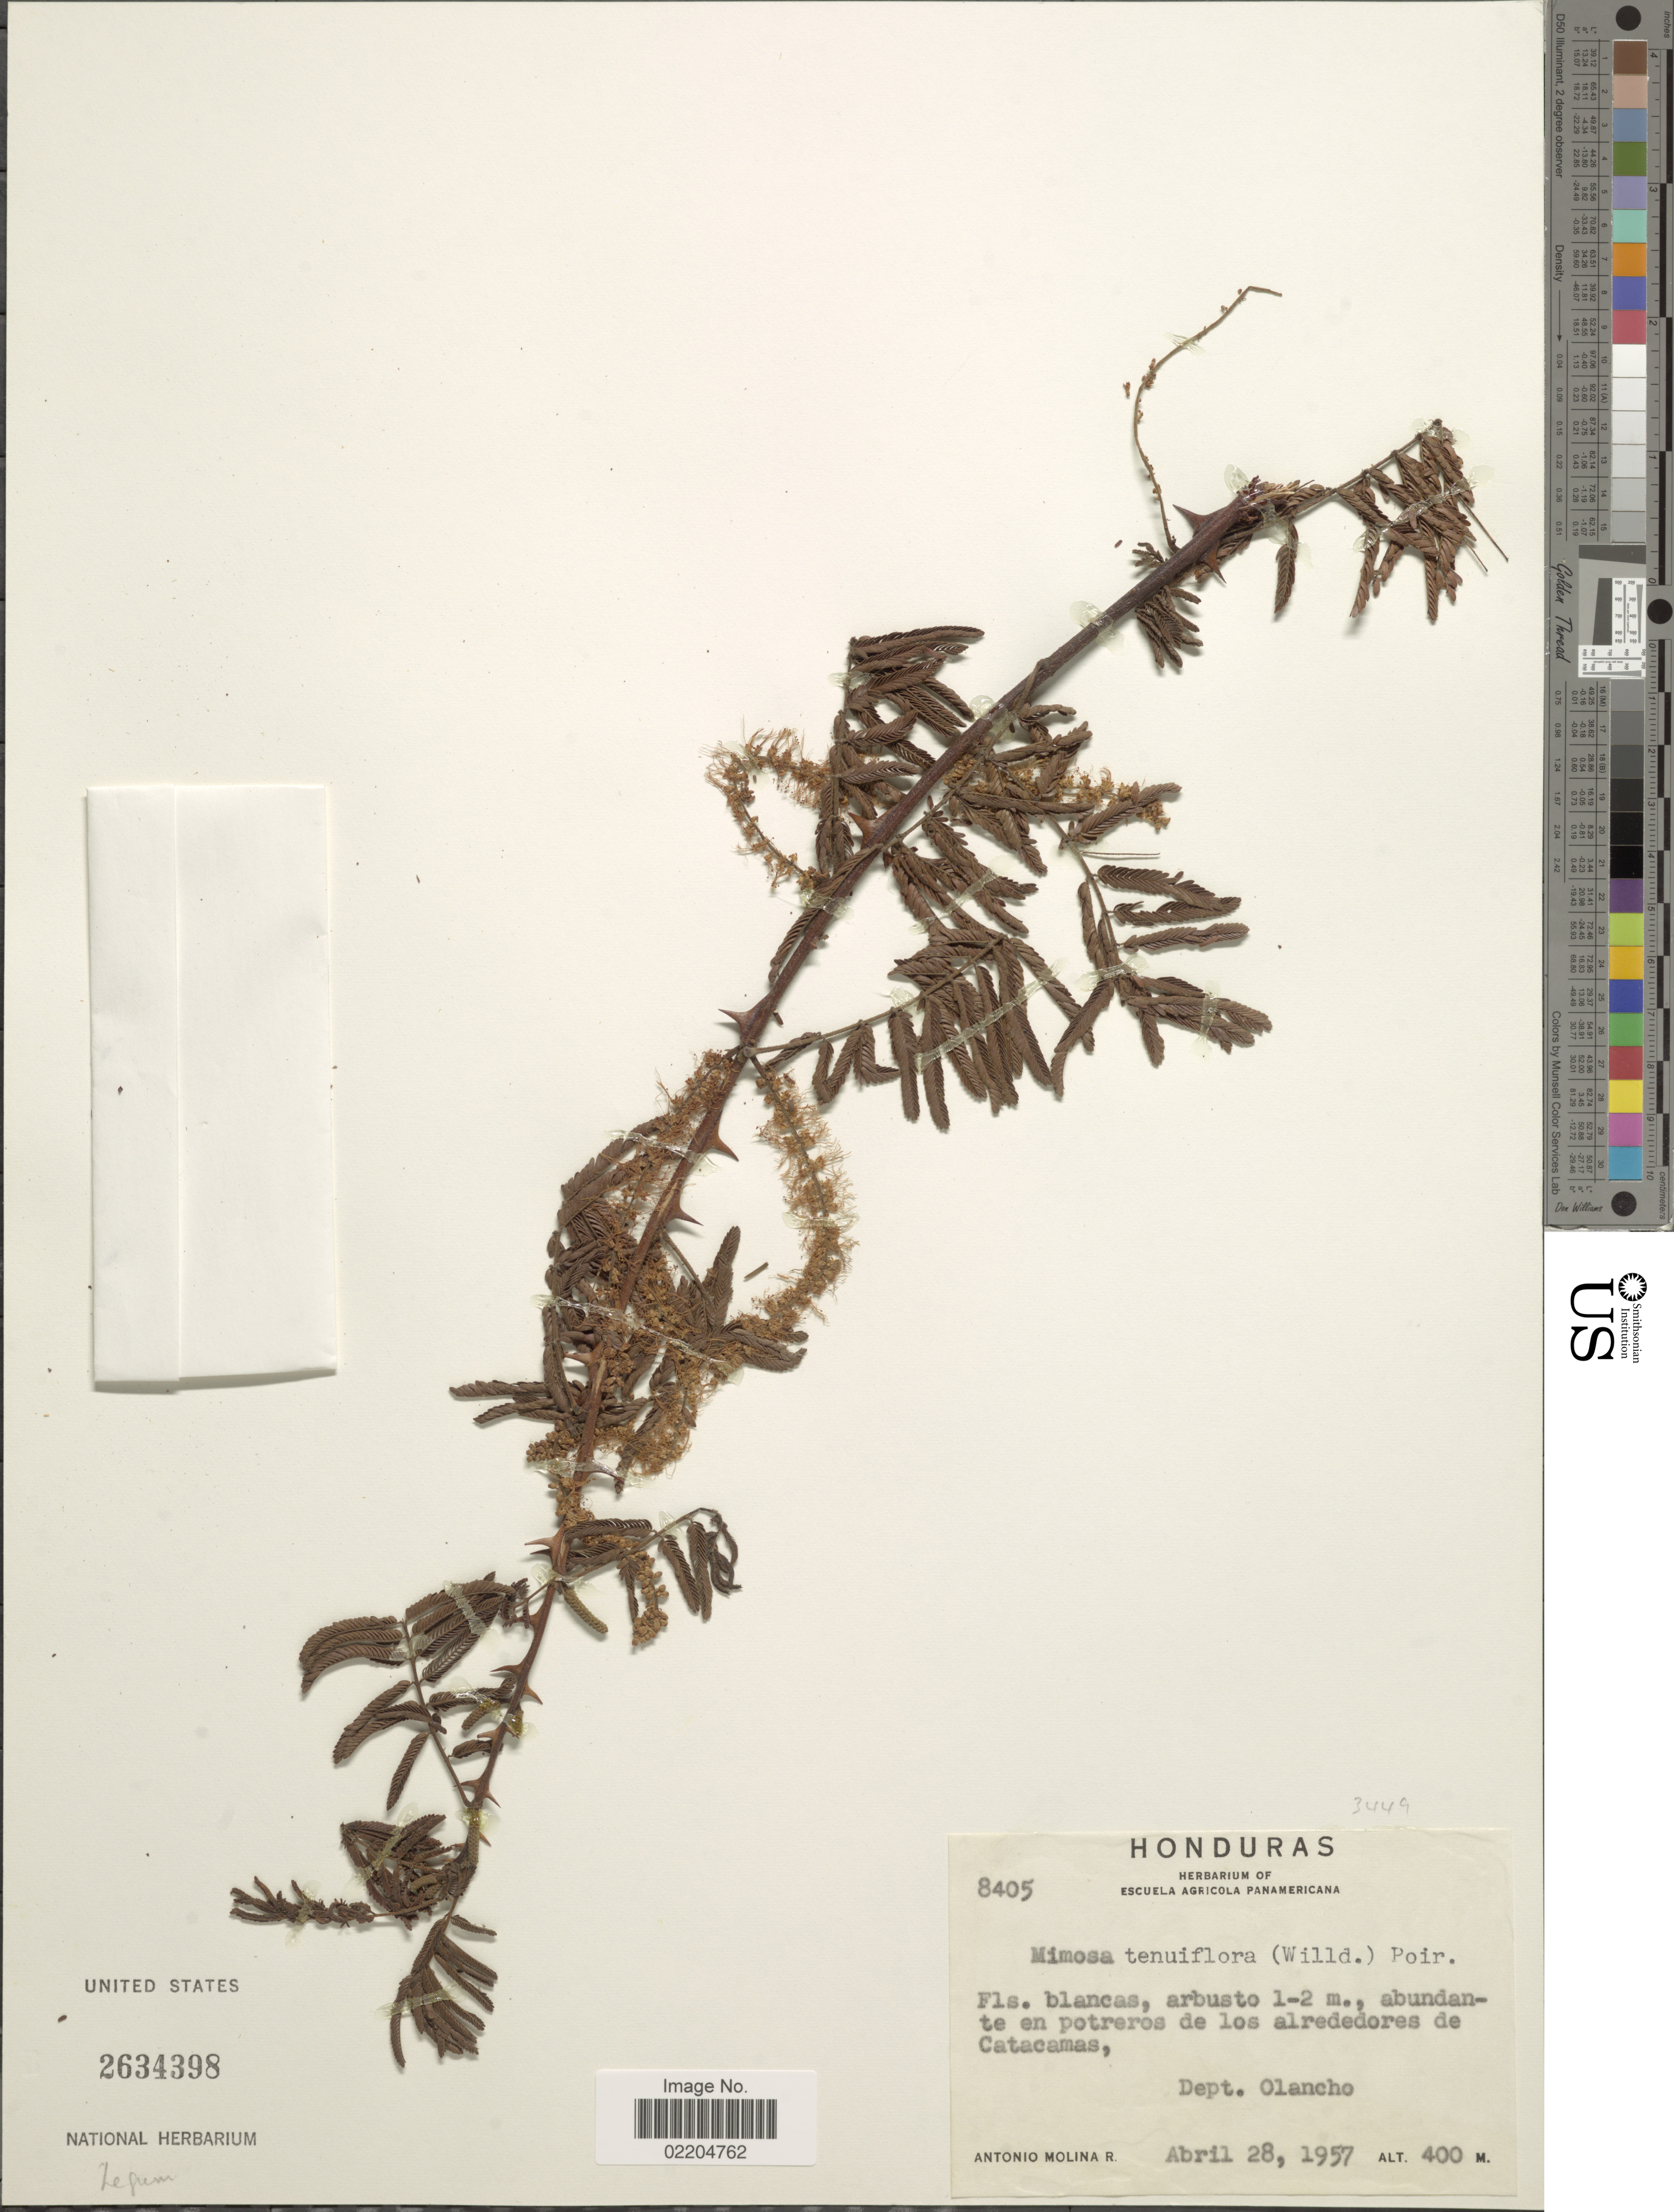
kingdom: Plantae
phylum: Tracheophyta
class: Magnoliopsida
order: Fabales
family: Fabaceae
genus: Mimosa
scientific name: Mimosa tenuiflora Benth., nom. illeg. hom.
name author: Benth.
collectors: A. Molina R.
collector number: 8405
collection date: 1957-04-28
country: Honduras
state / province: Olancho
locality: Abundante en potreros de los alrededores de Catacamas, Dept. Morazan.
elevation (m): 400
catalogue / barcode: US 2634398